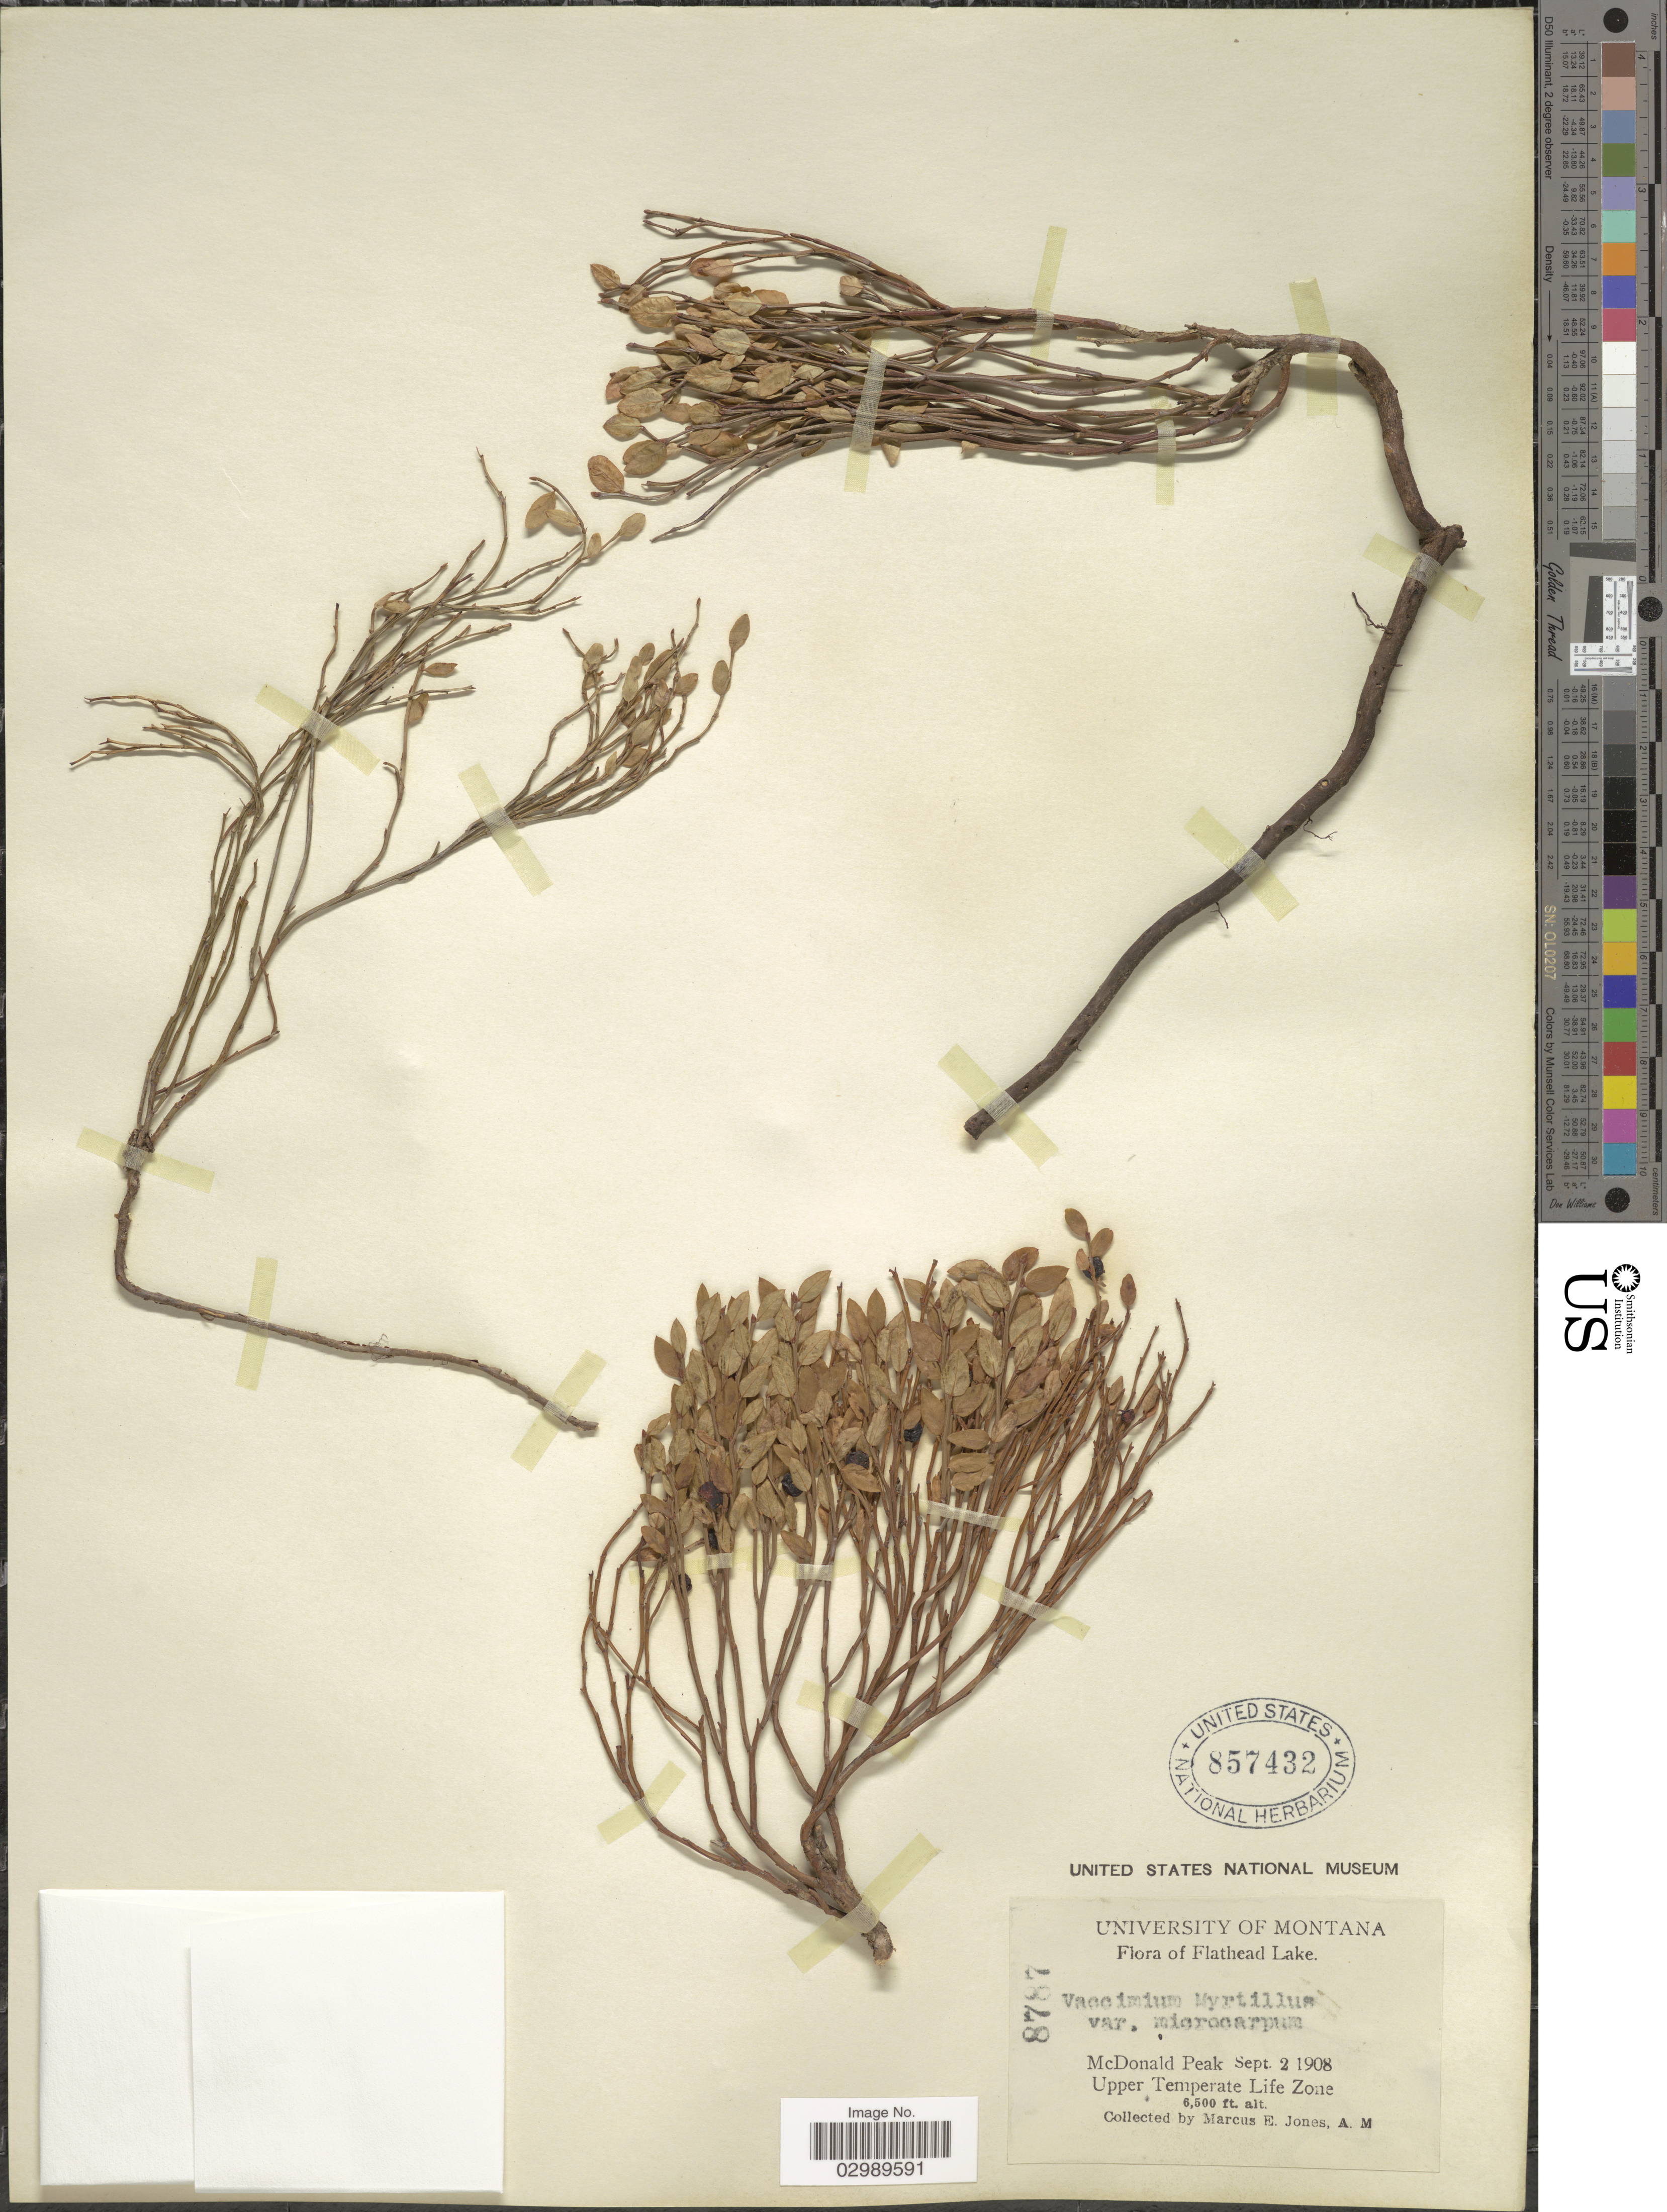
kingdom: Plantae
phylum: Tracheophyta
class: Magnoliopsida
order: Ericales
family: Ericaceae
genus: Vaccinium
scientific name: Vaccinium scoparium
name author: Leiberg ex Coville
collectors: M. E. Jones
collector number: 8787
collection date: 1908-09-02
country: United States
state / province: Montana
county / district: Lake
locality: Flathead Lake, McDonald Peak, Upper Temperate Life Zone.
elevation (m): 1981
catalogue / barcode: US 857432